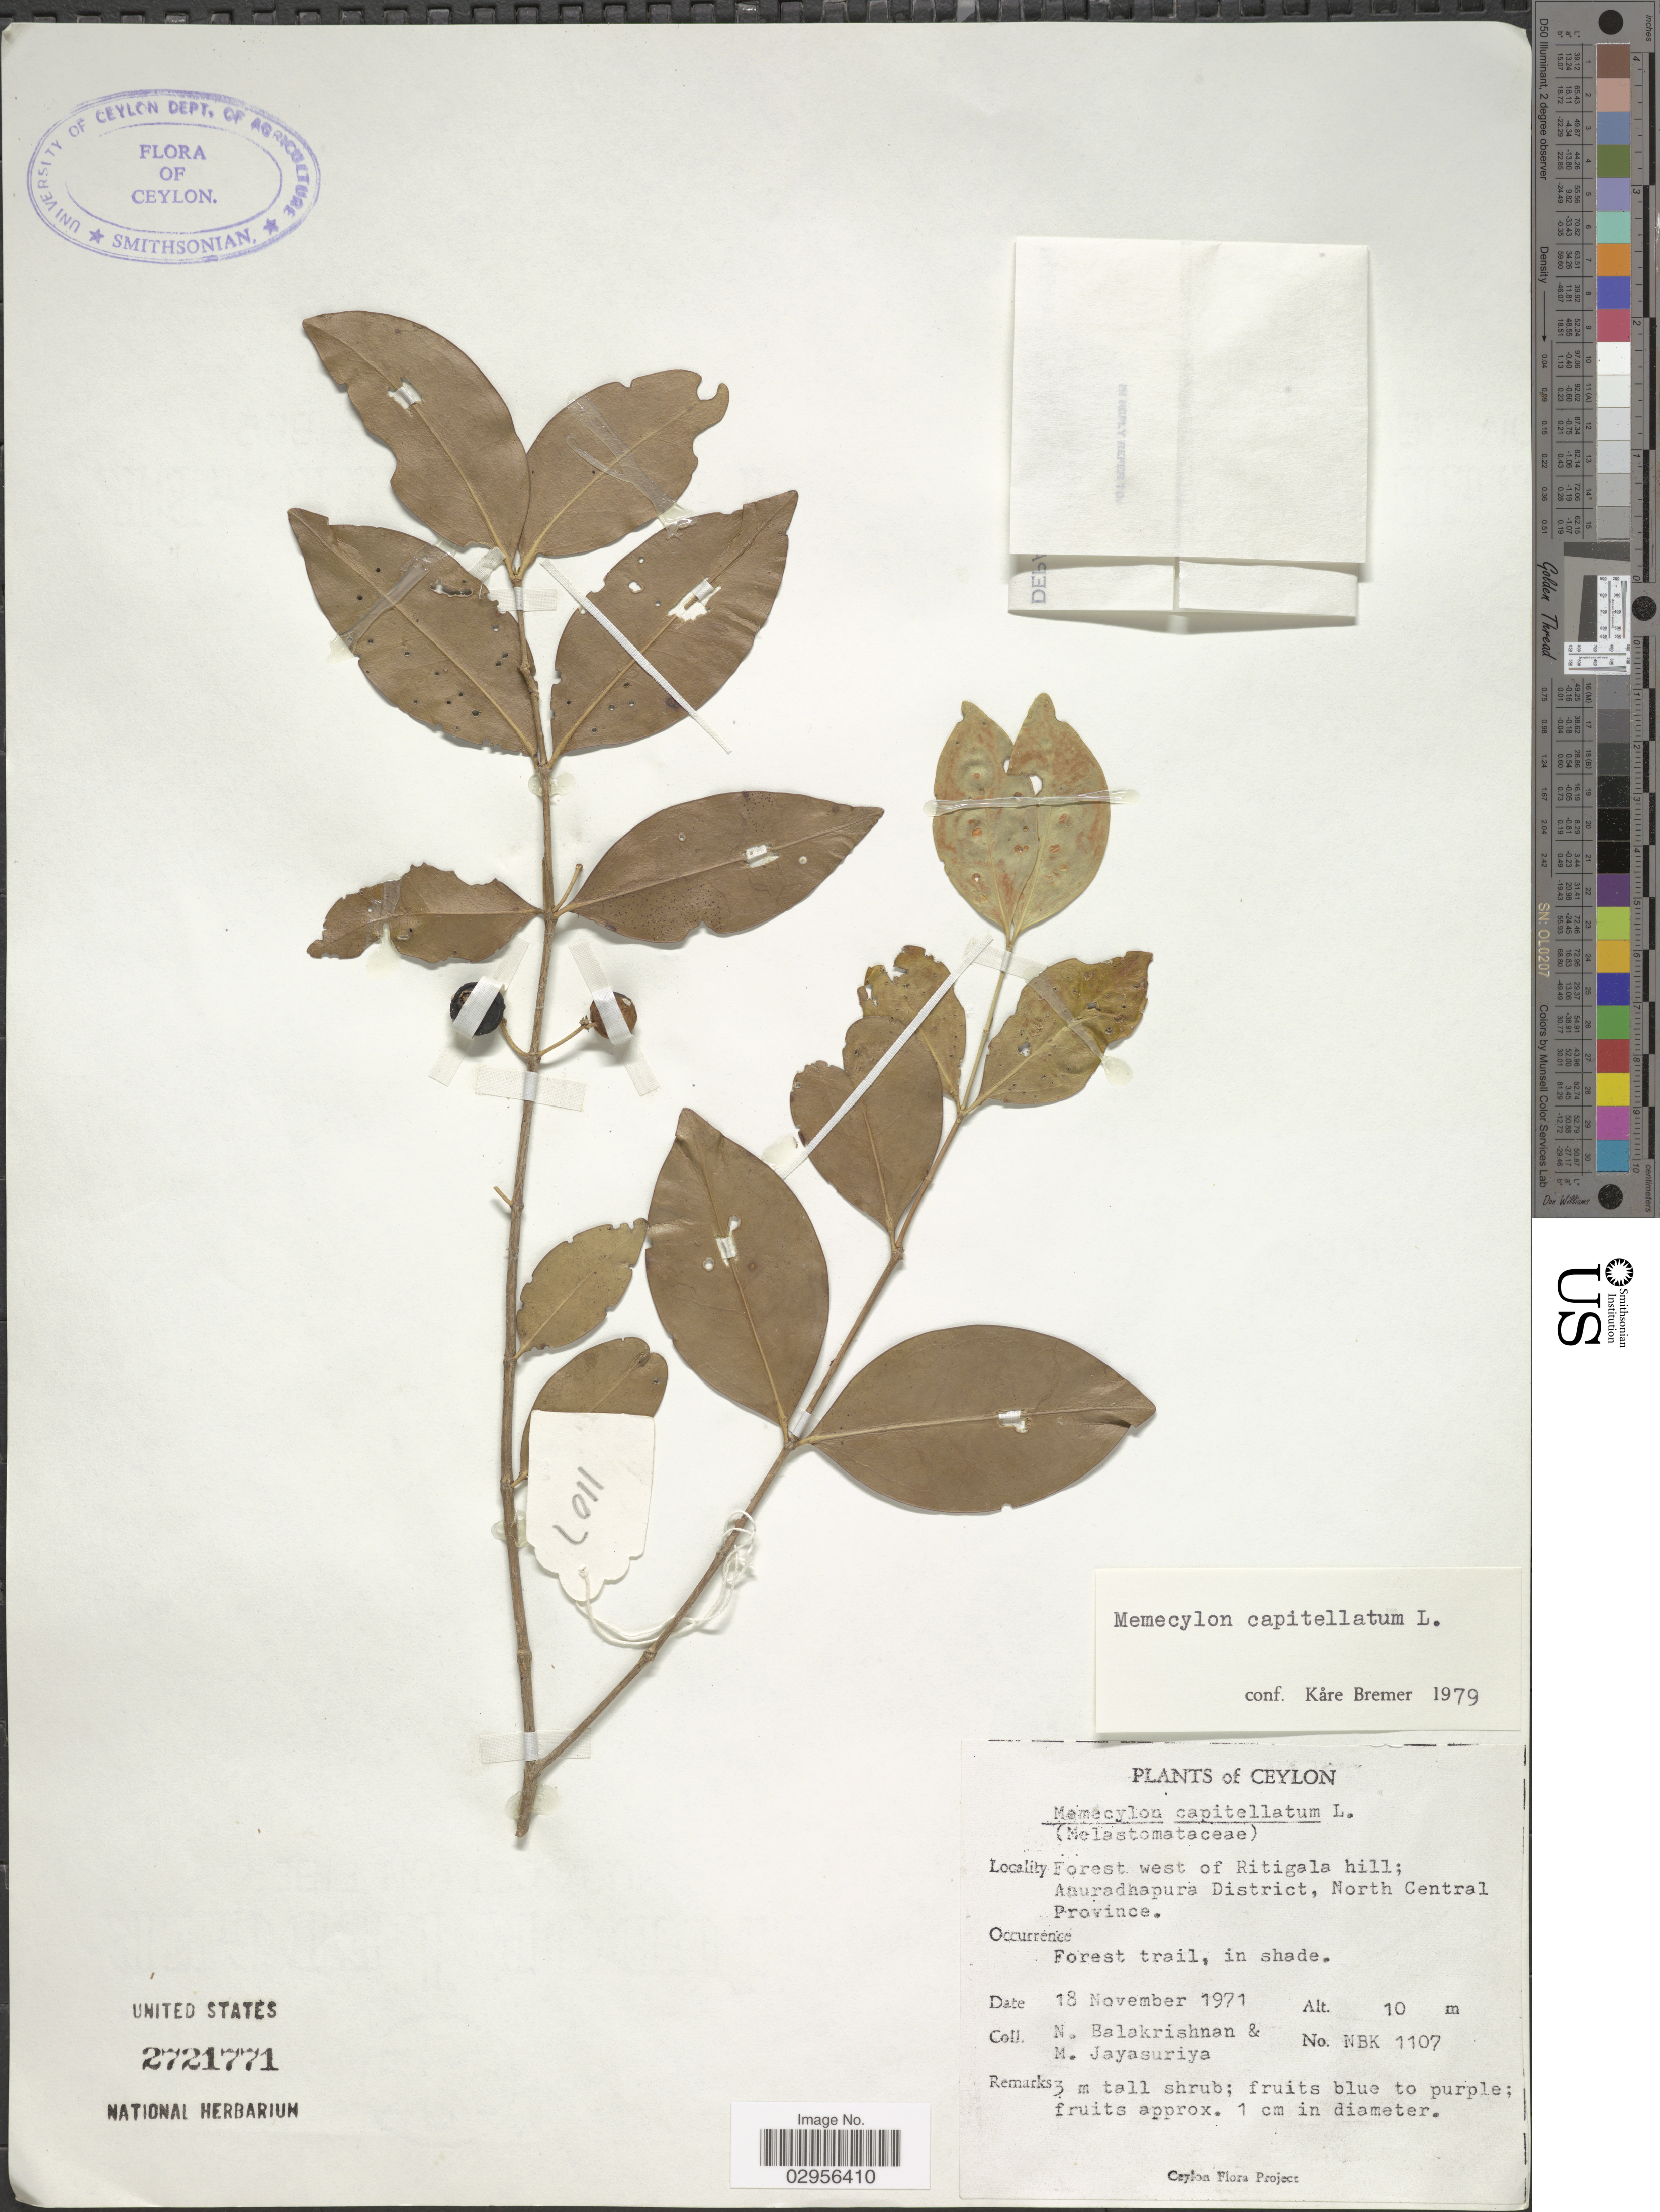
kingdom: Plantae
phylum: Tracheophyta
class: Magnoliopsida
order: Myrtales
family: Melastomataceae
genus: Memecylon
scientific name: Memecylon capitellatum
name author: L.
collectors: N. Balakrishnan & M. Jayasuriya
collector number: NBK 1107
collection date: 1971-11-18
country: Sri Lanka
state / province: North Central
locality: Ceylon. Forest west of Ritigala hill; Anuradhapura District.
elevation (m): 10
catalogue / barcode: US 2721771